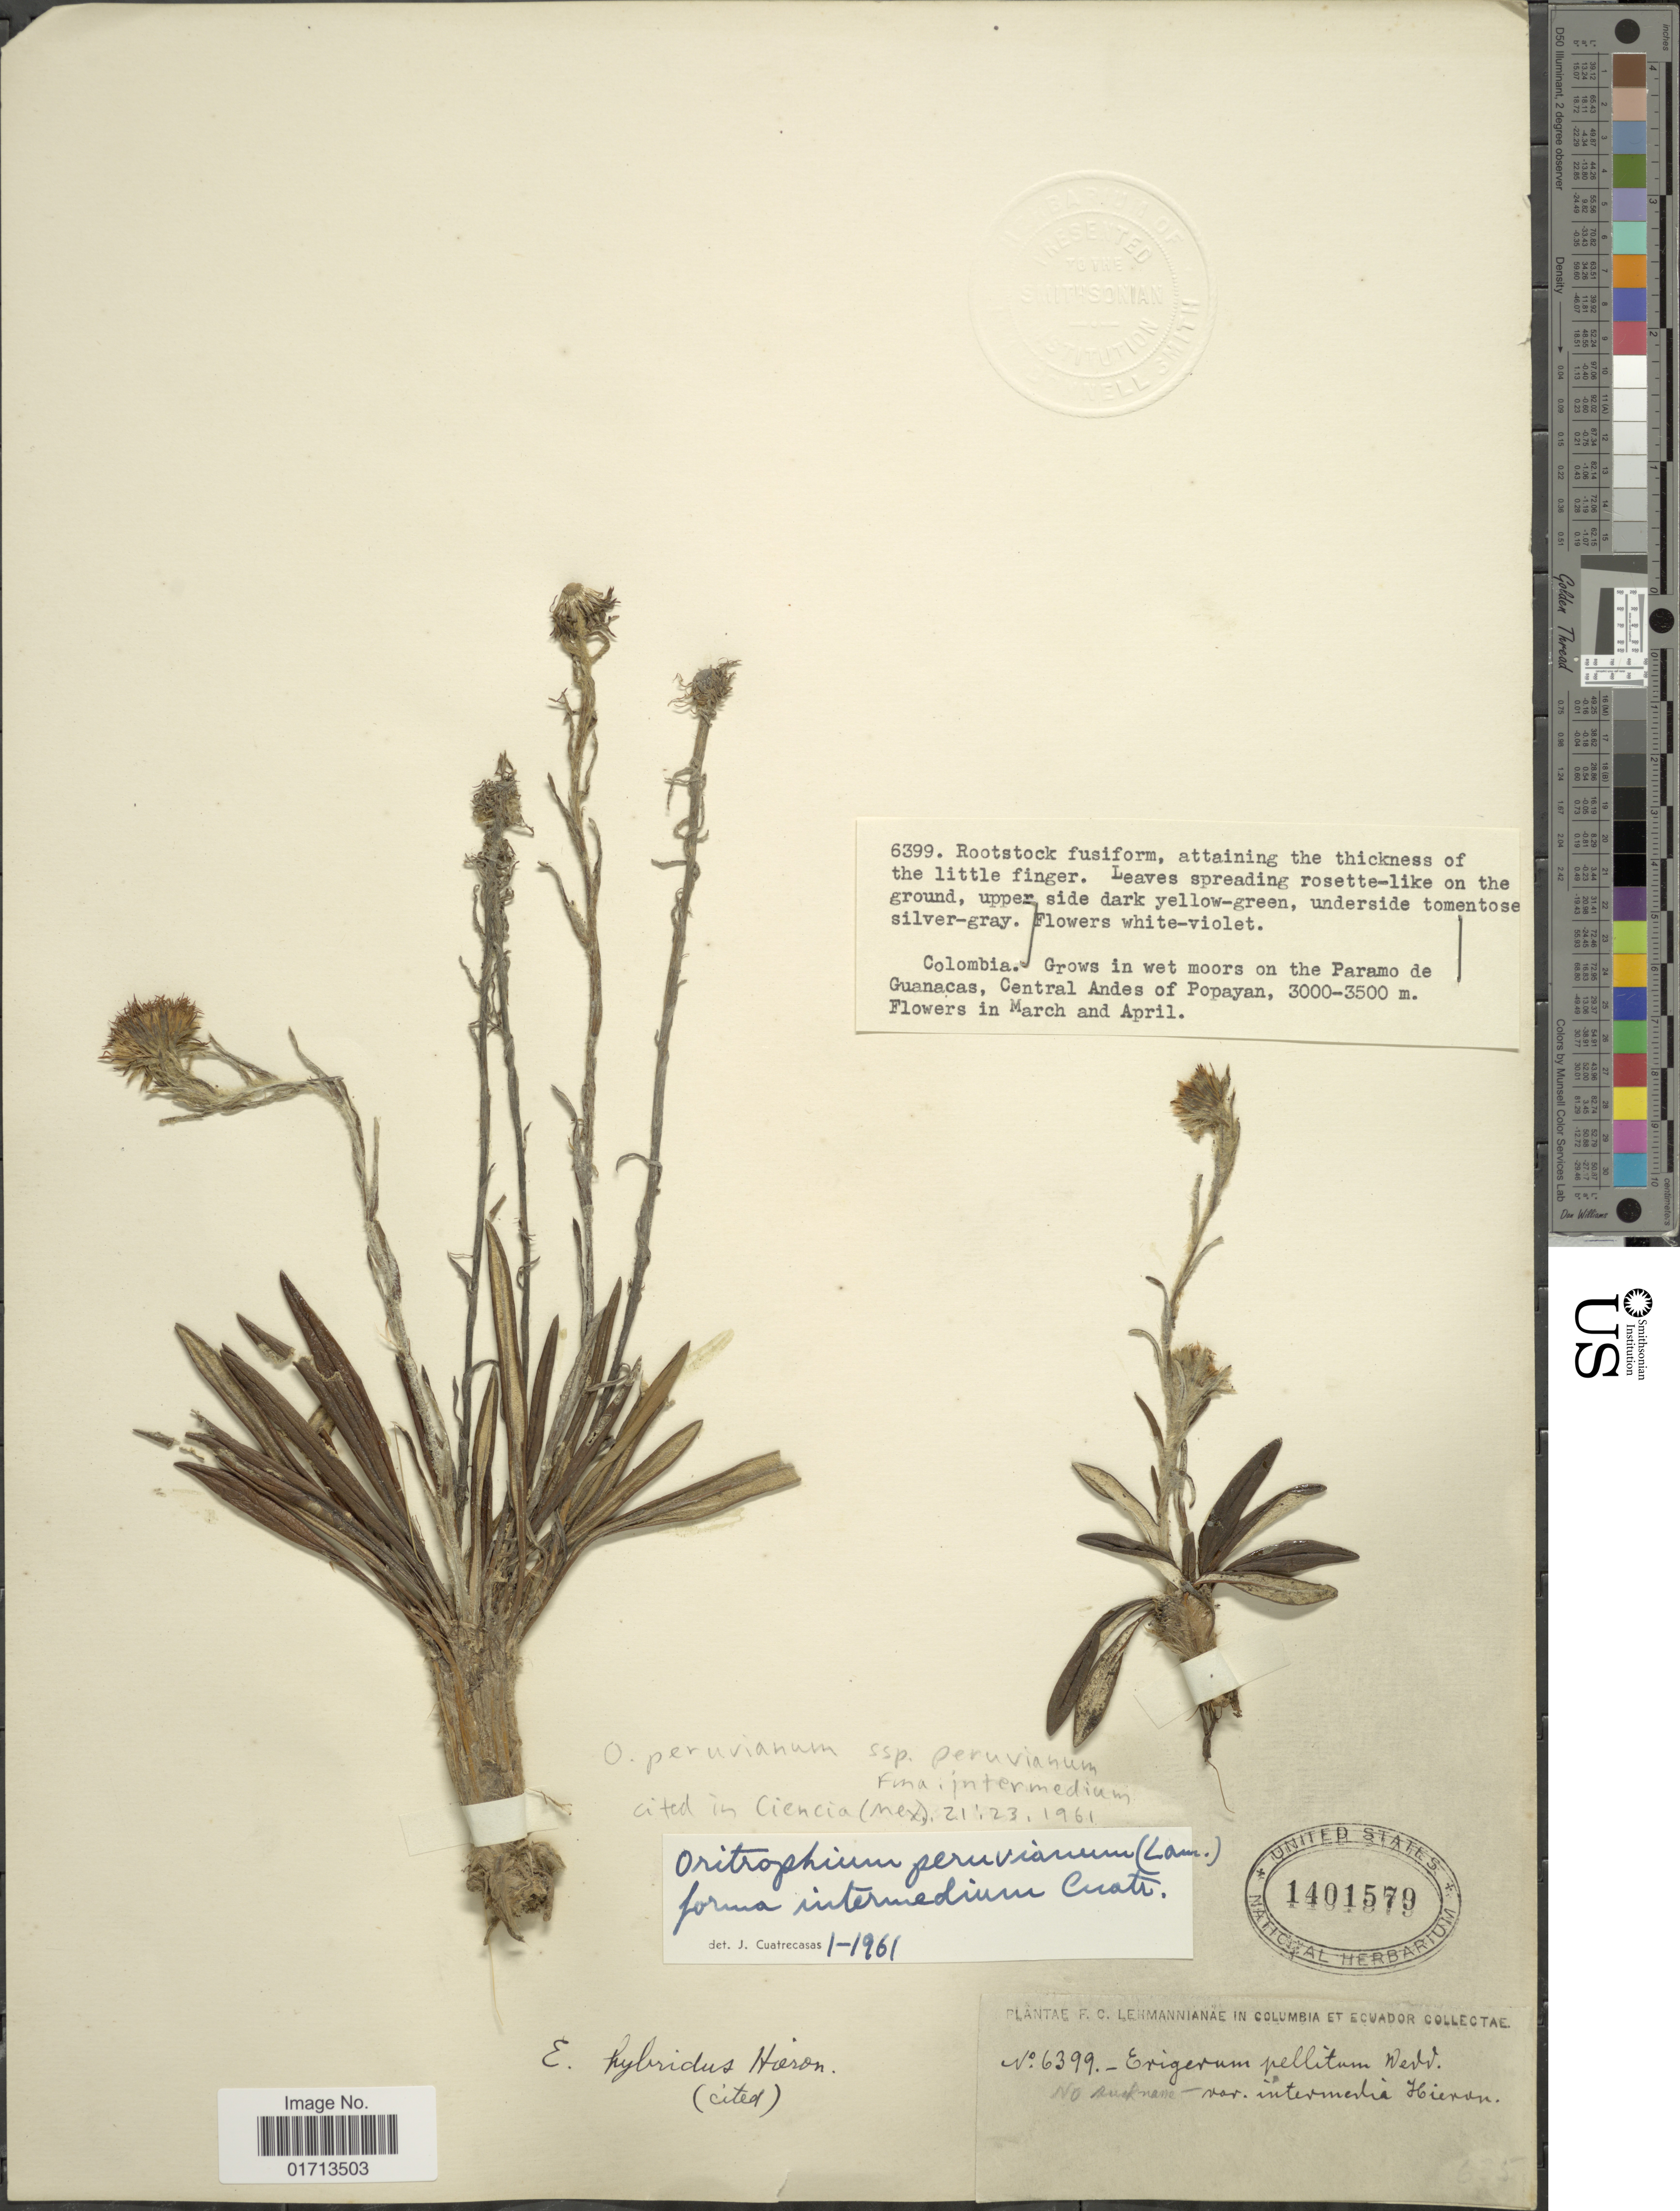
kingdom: Plantae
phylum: Tracheophyta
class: Magnoliopsida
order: Asterales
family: Asteraceae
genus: Oritrophium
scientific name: Oritrophium peruvianum f. intermedium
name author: Cuatrec.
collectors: F. C. Lehmann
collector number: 6399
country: Colombia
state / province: Cauca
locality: Columbia et Ecuador.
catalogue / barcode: US 1401579